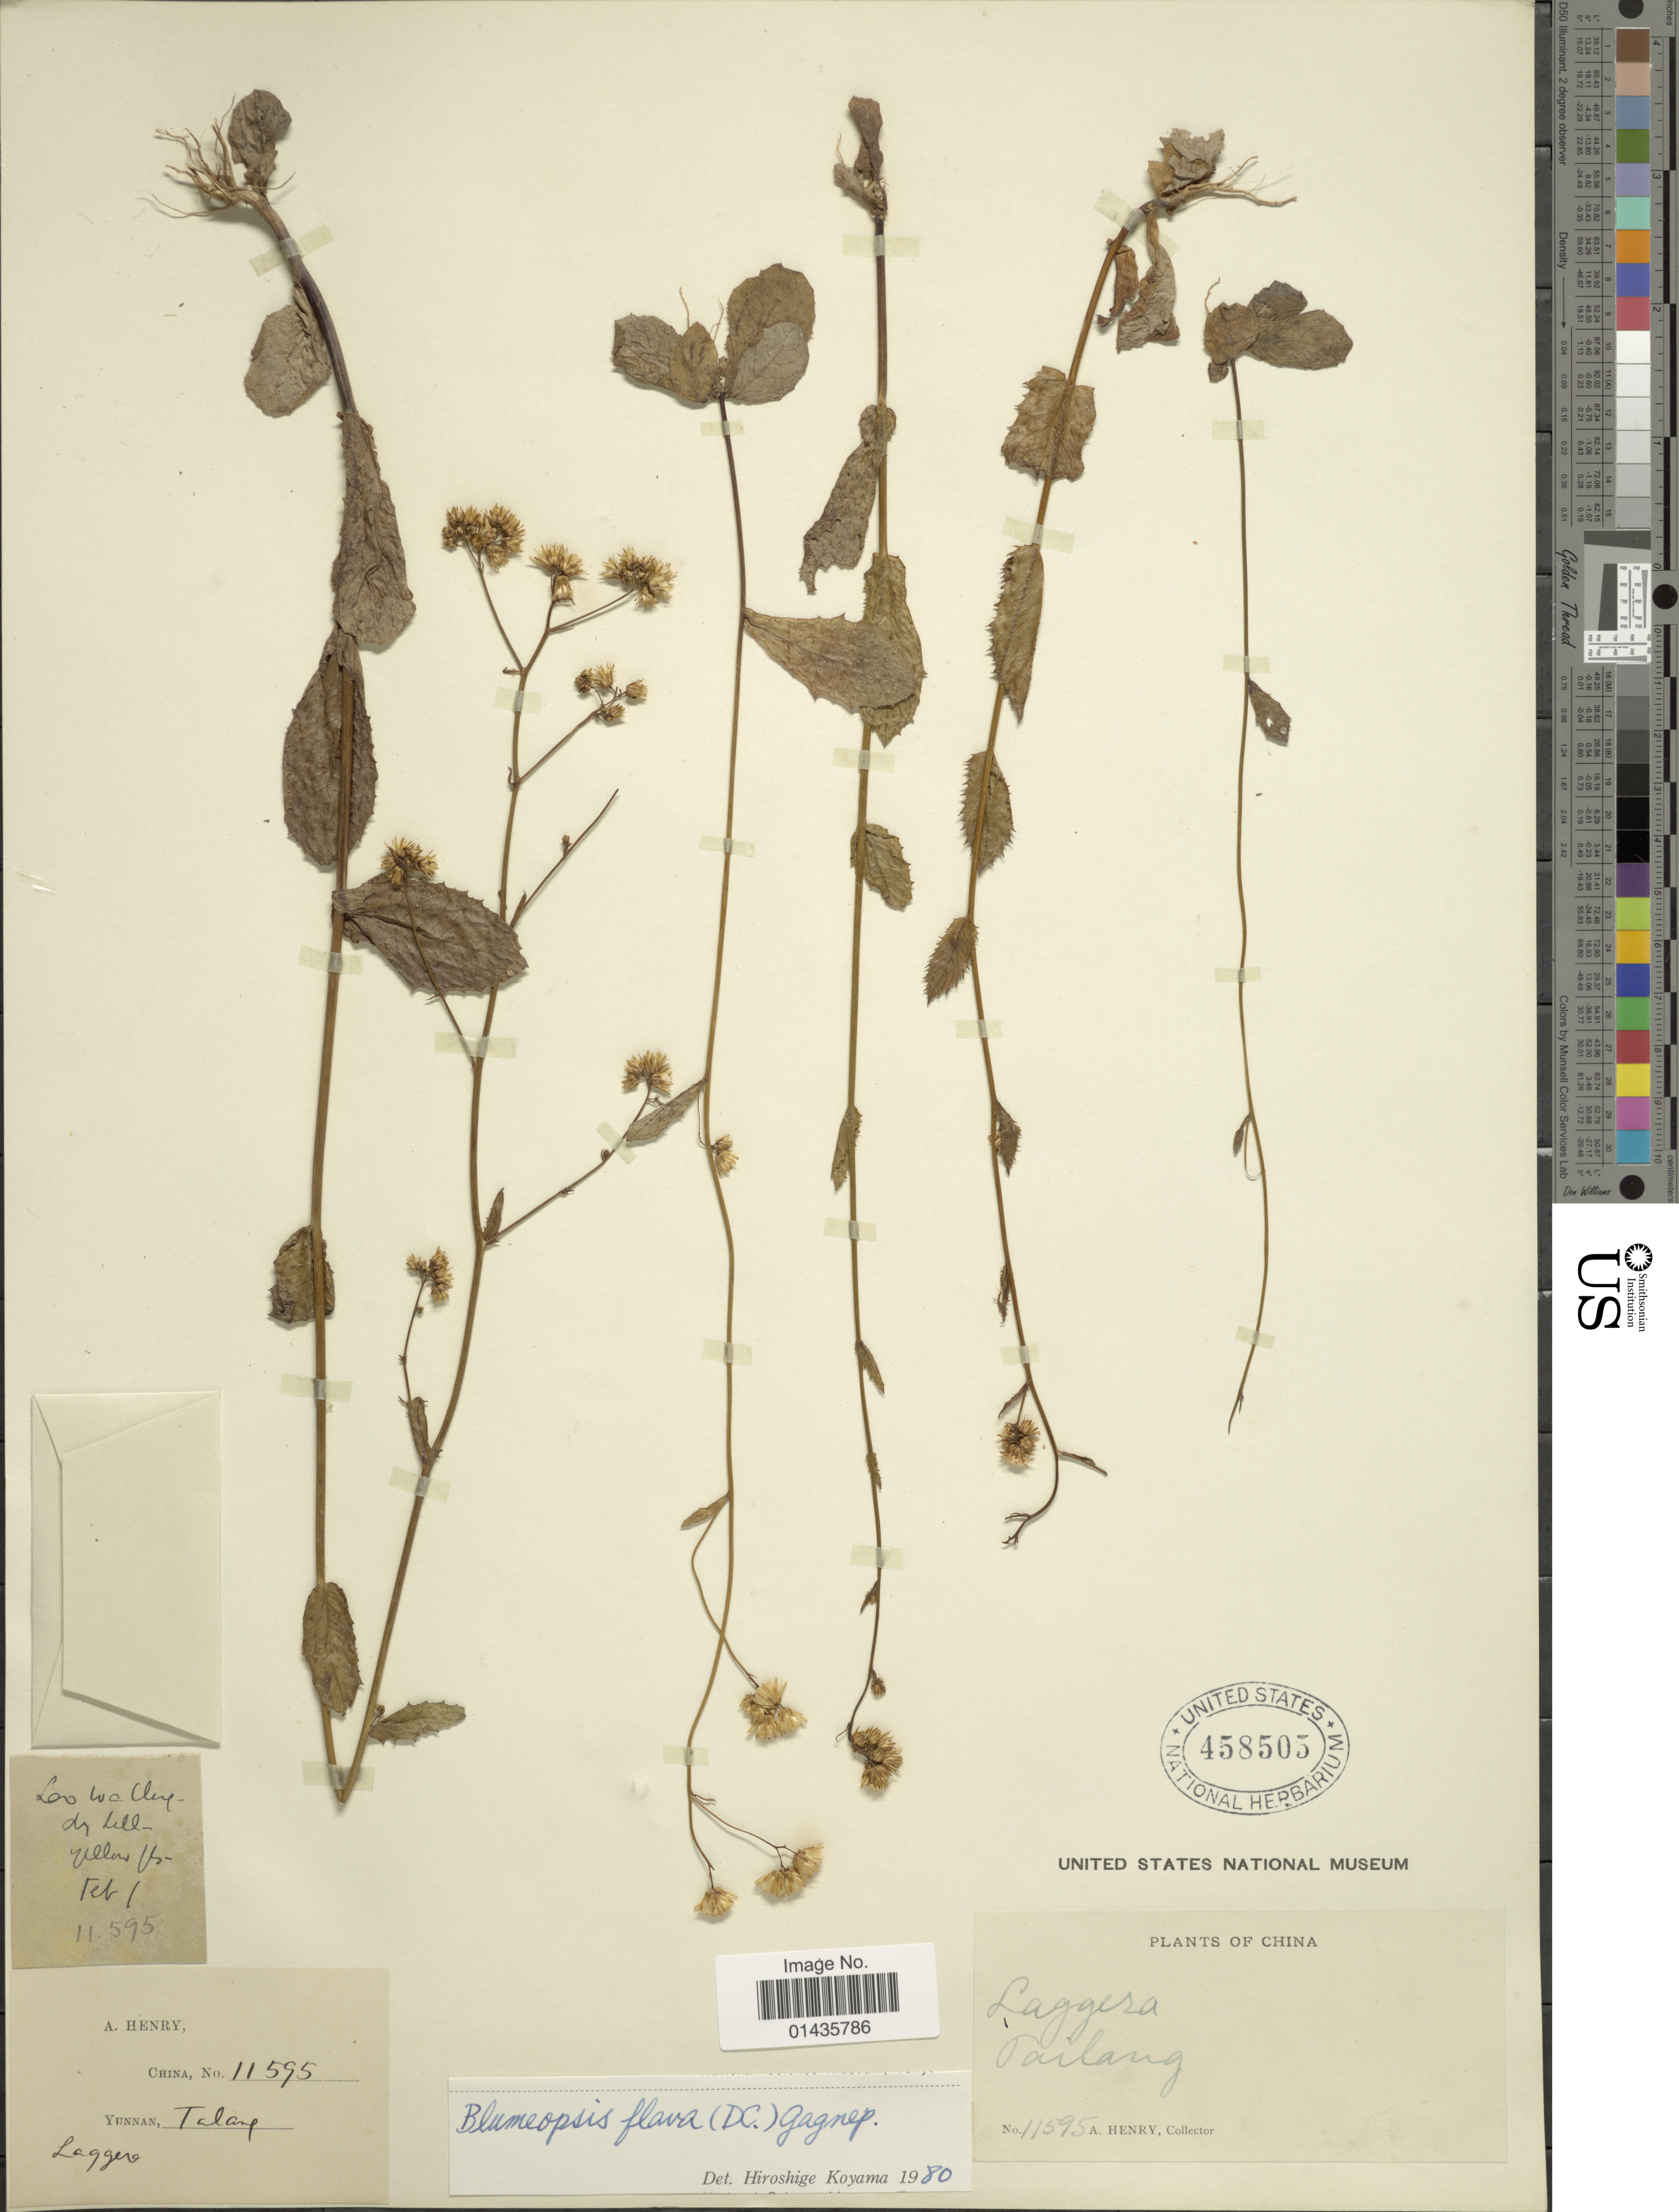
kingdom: Plantae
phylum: Tracheophyta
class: Magnoliopsida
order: Asterales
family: Asteraceae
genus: Blumeopsis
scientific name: Blumeopsis falcata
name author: (D. Don) Merr.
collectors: A. Henry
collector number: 11595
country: China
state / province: Yunnan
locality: Tailang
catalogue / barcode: US 458505